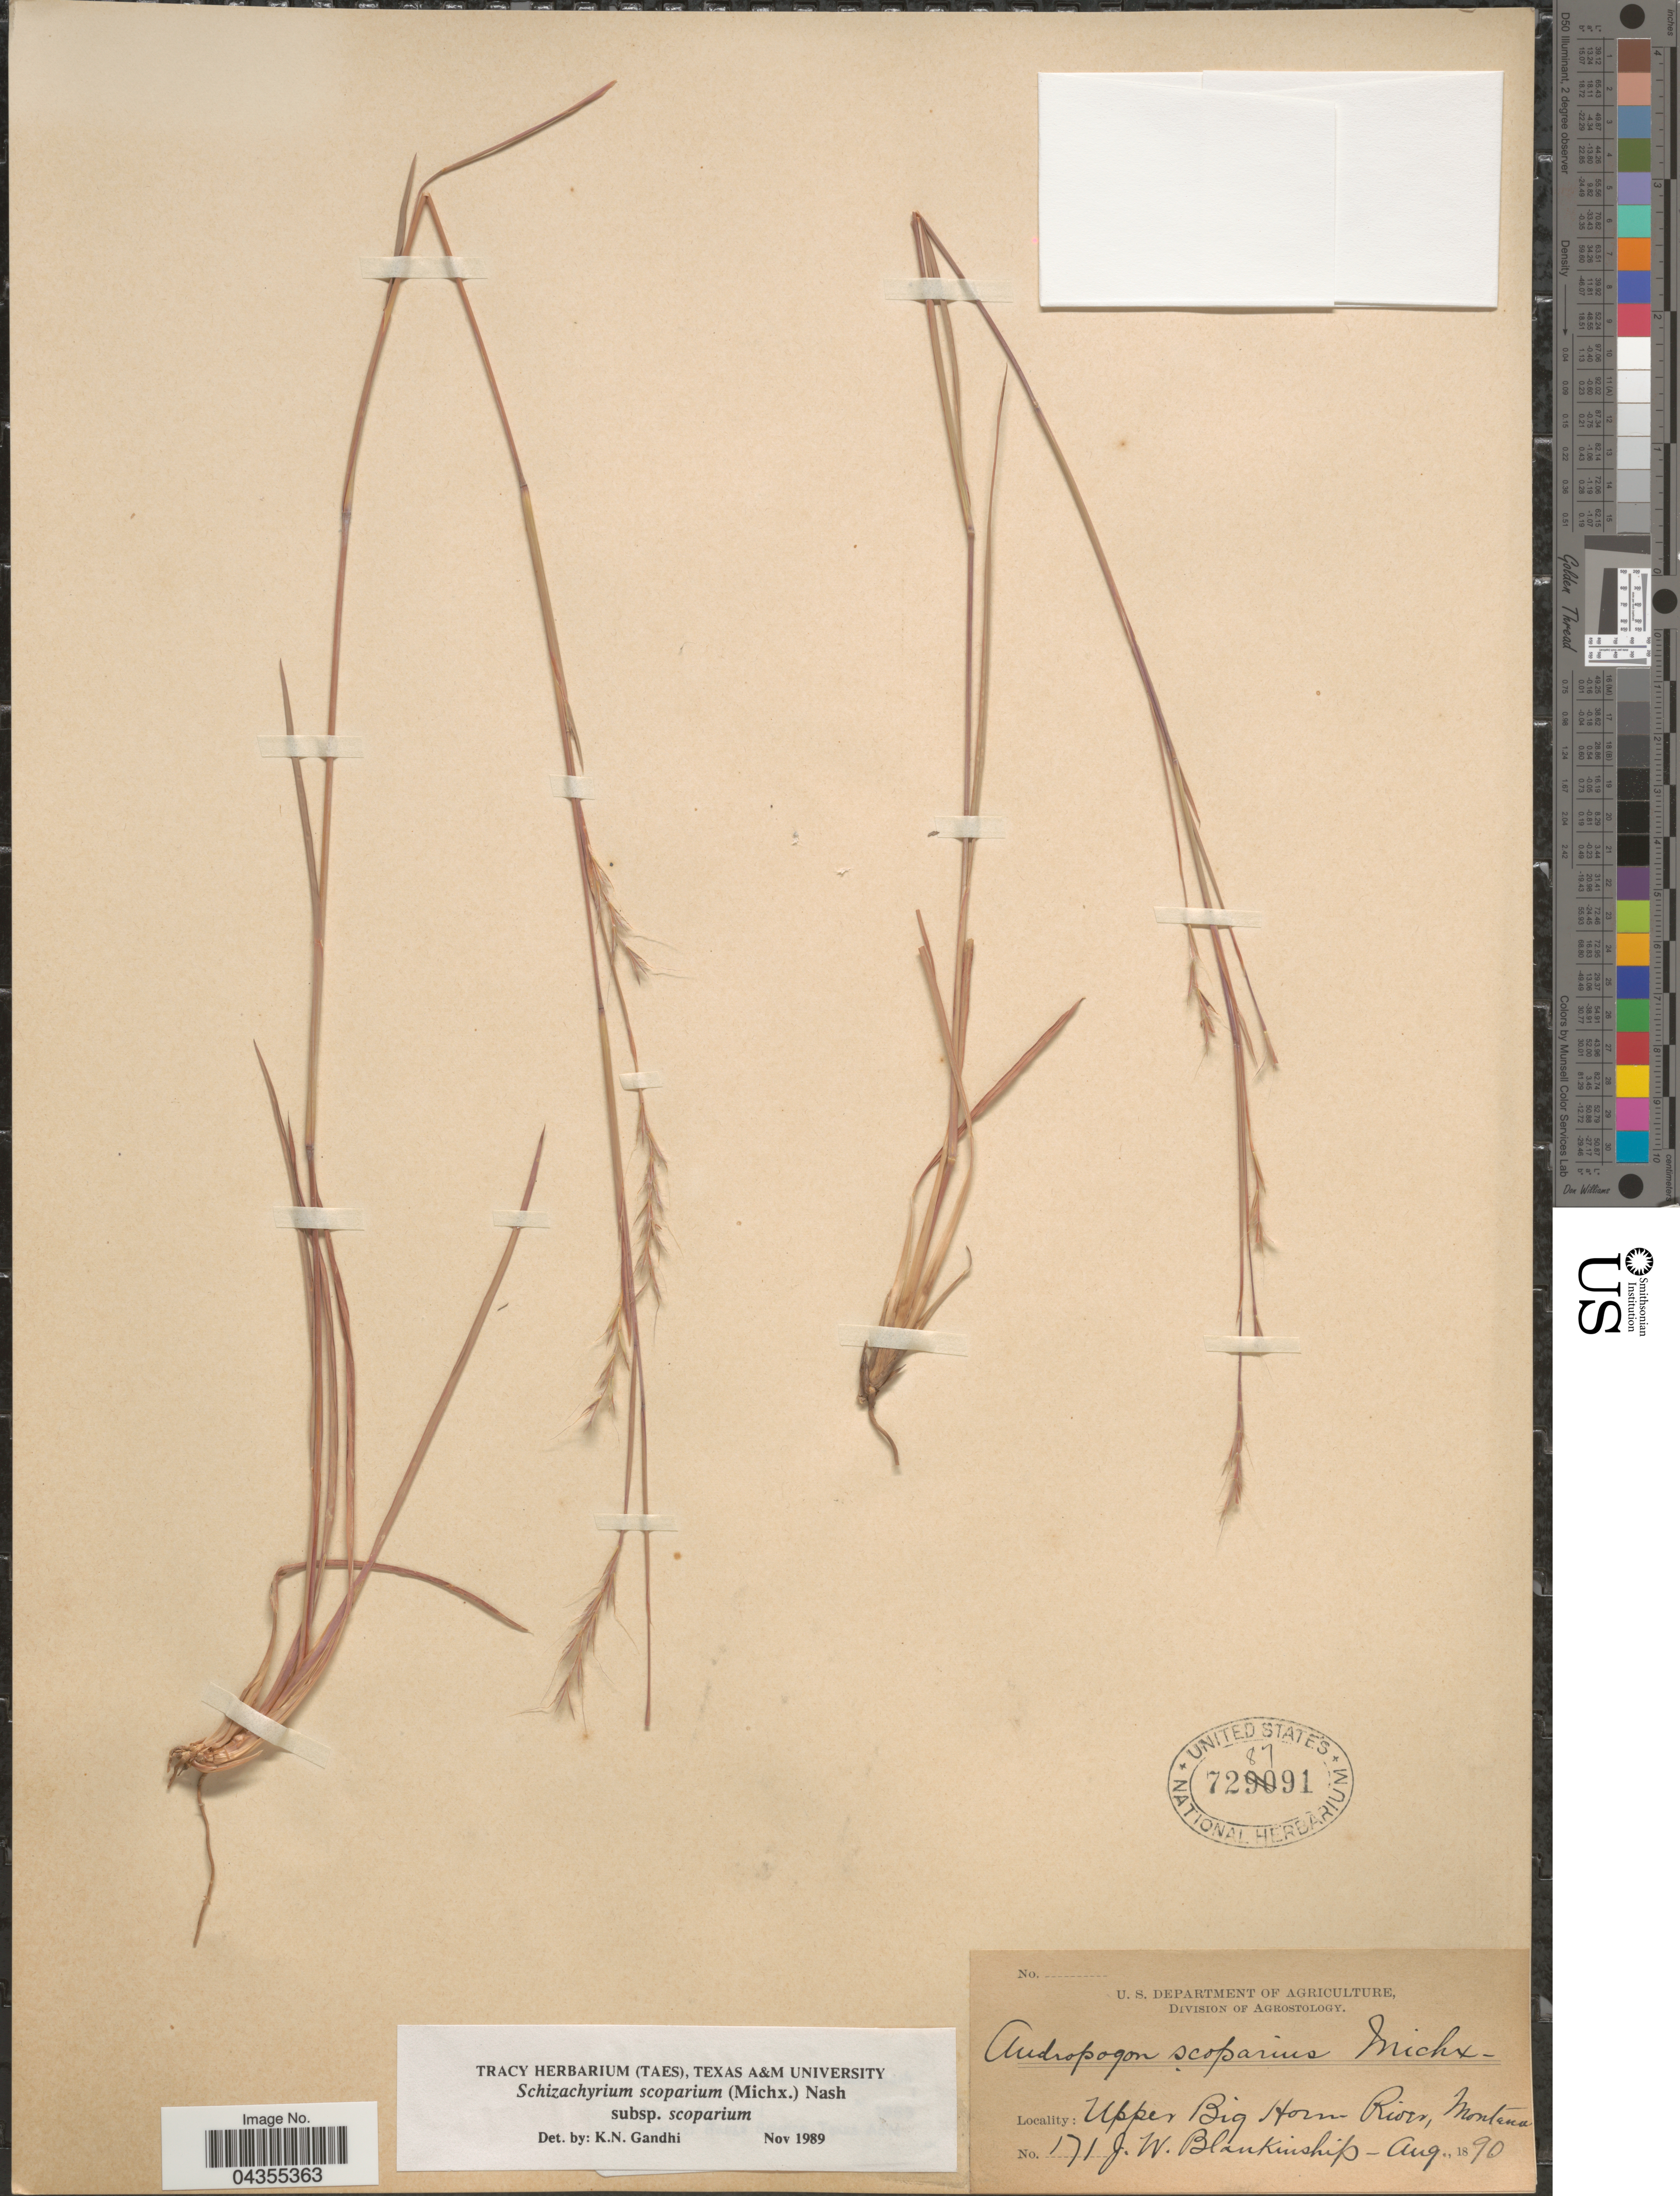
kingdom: Plantae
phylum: Tracheophyta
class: Liliopsida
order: Poales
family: Poaceae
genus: Schizachyrium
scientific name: Schizachyrium scoparium var. scoparium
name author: (Michx.) Nash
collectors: J. W. Blankinship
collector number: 171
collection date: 1890-08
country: United States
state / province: Montana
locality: Upper Big Horn River.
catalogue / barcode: US 728791